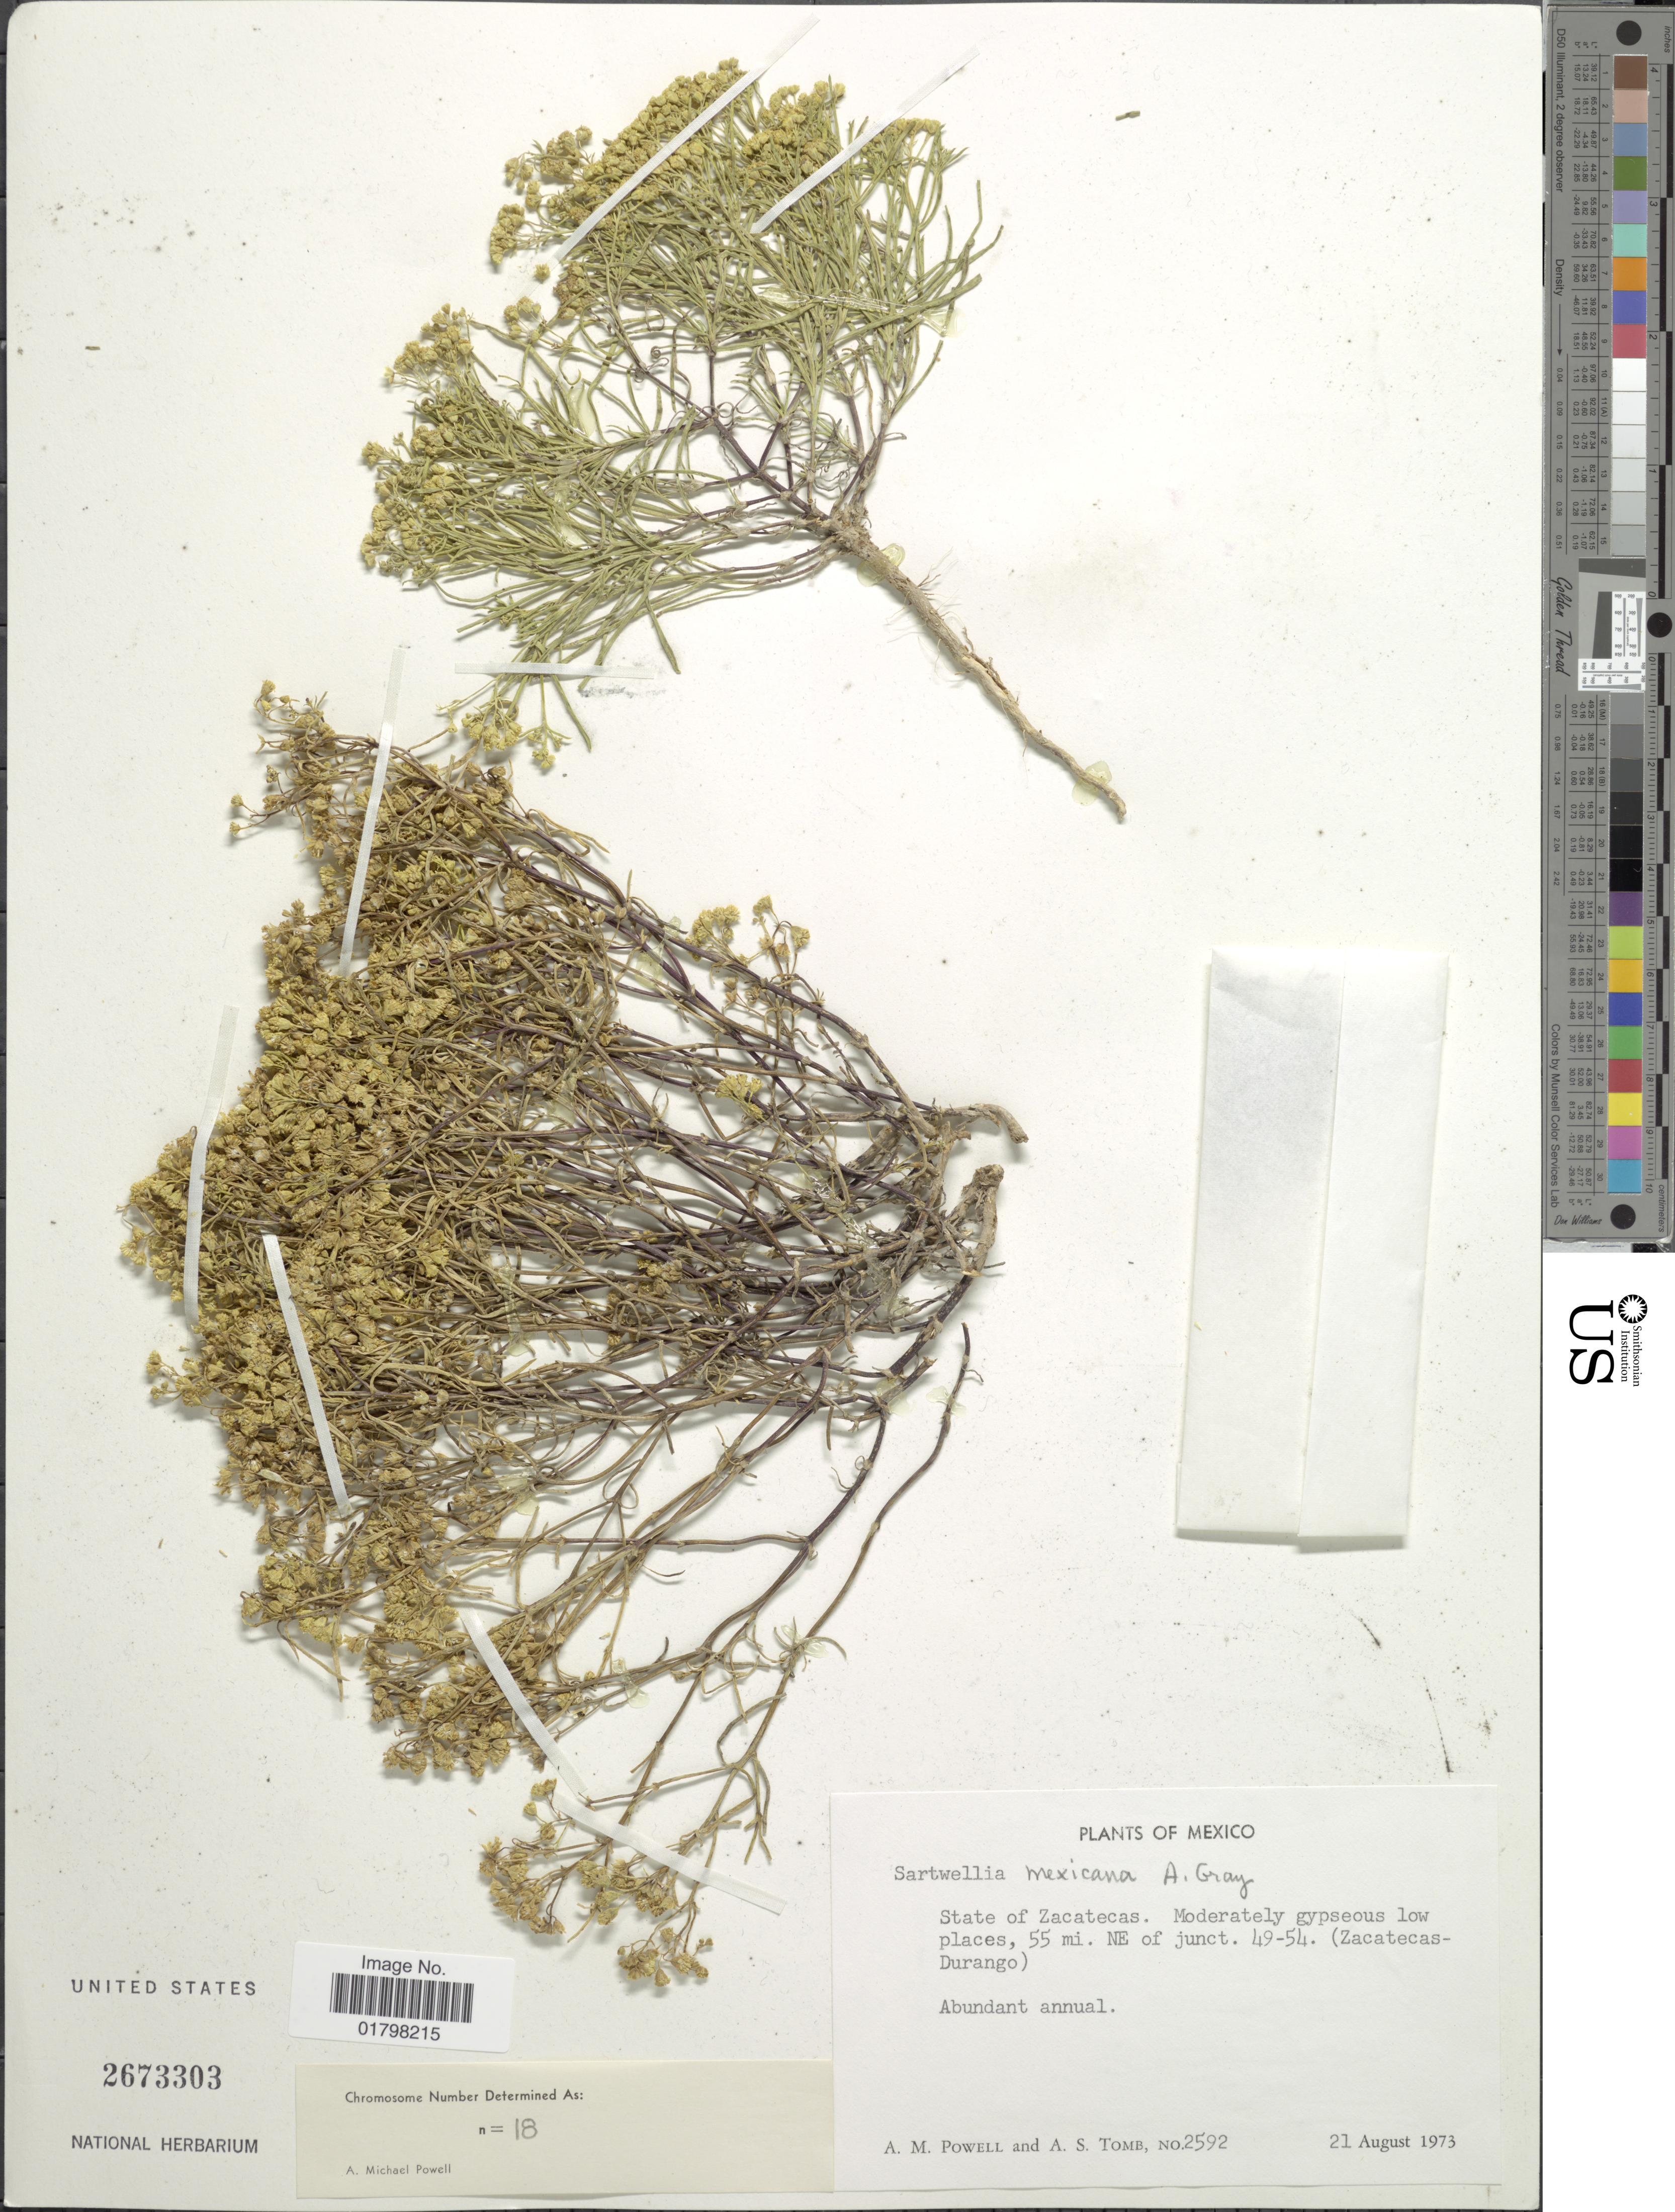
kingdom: Plantae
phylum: Tracheophyta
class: Magnoliopsida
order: Asterales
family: Asteraceae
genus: Sartwellia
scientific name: Sartwellia mexicana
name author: A. Gray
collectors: A. M. Powell & A. Tomb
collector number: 2592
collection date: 1973-08-21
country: Mexico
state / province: Zacatecas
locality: State of Zacatecas. Moderately gypseous low places, 55 mi. NE of jct. 49-54. (Zacatecas-Durango)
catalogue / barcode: US 2673303